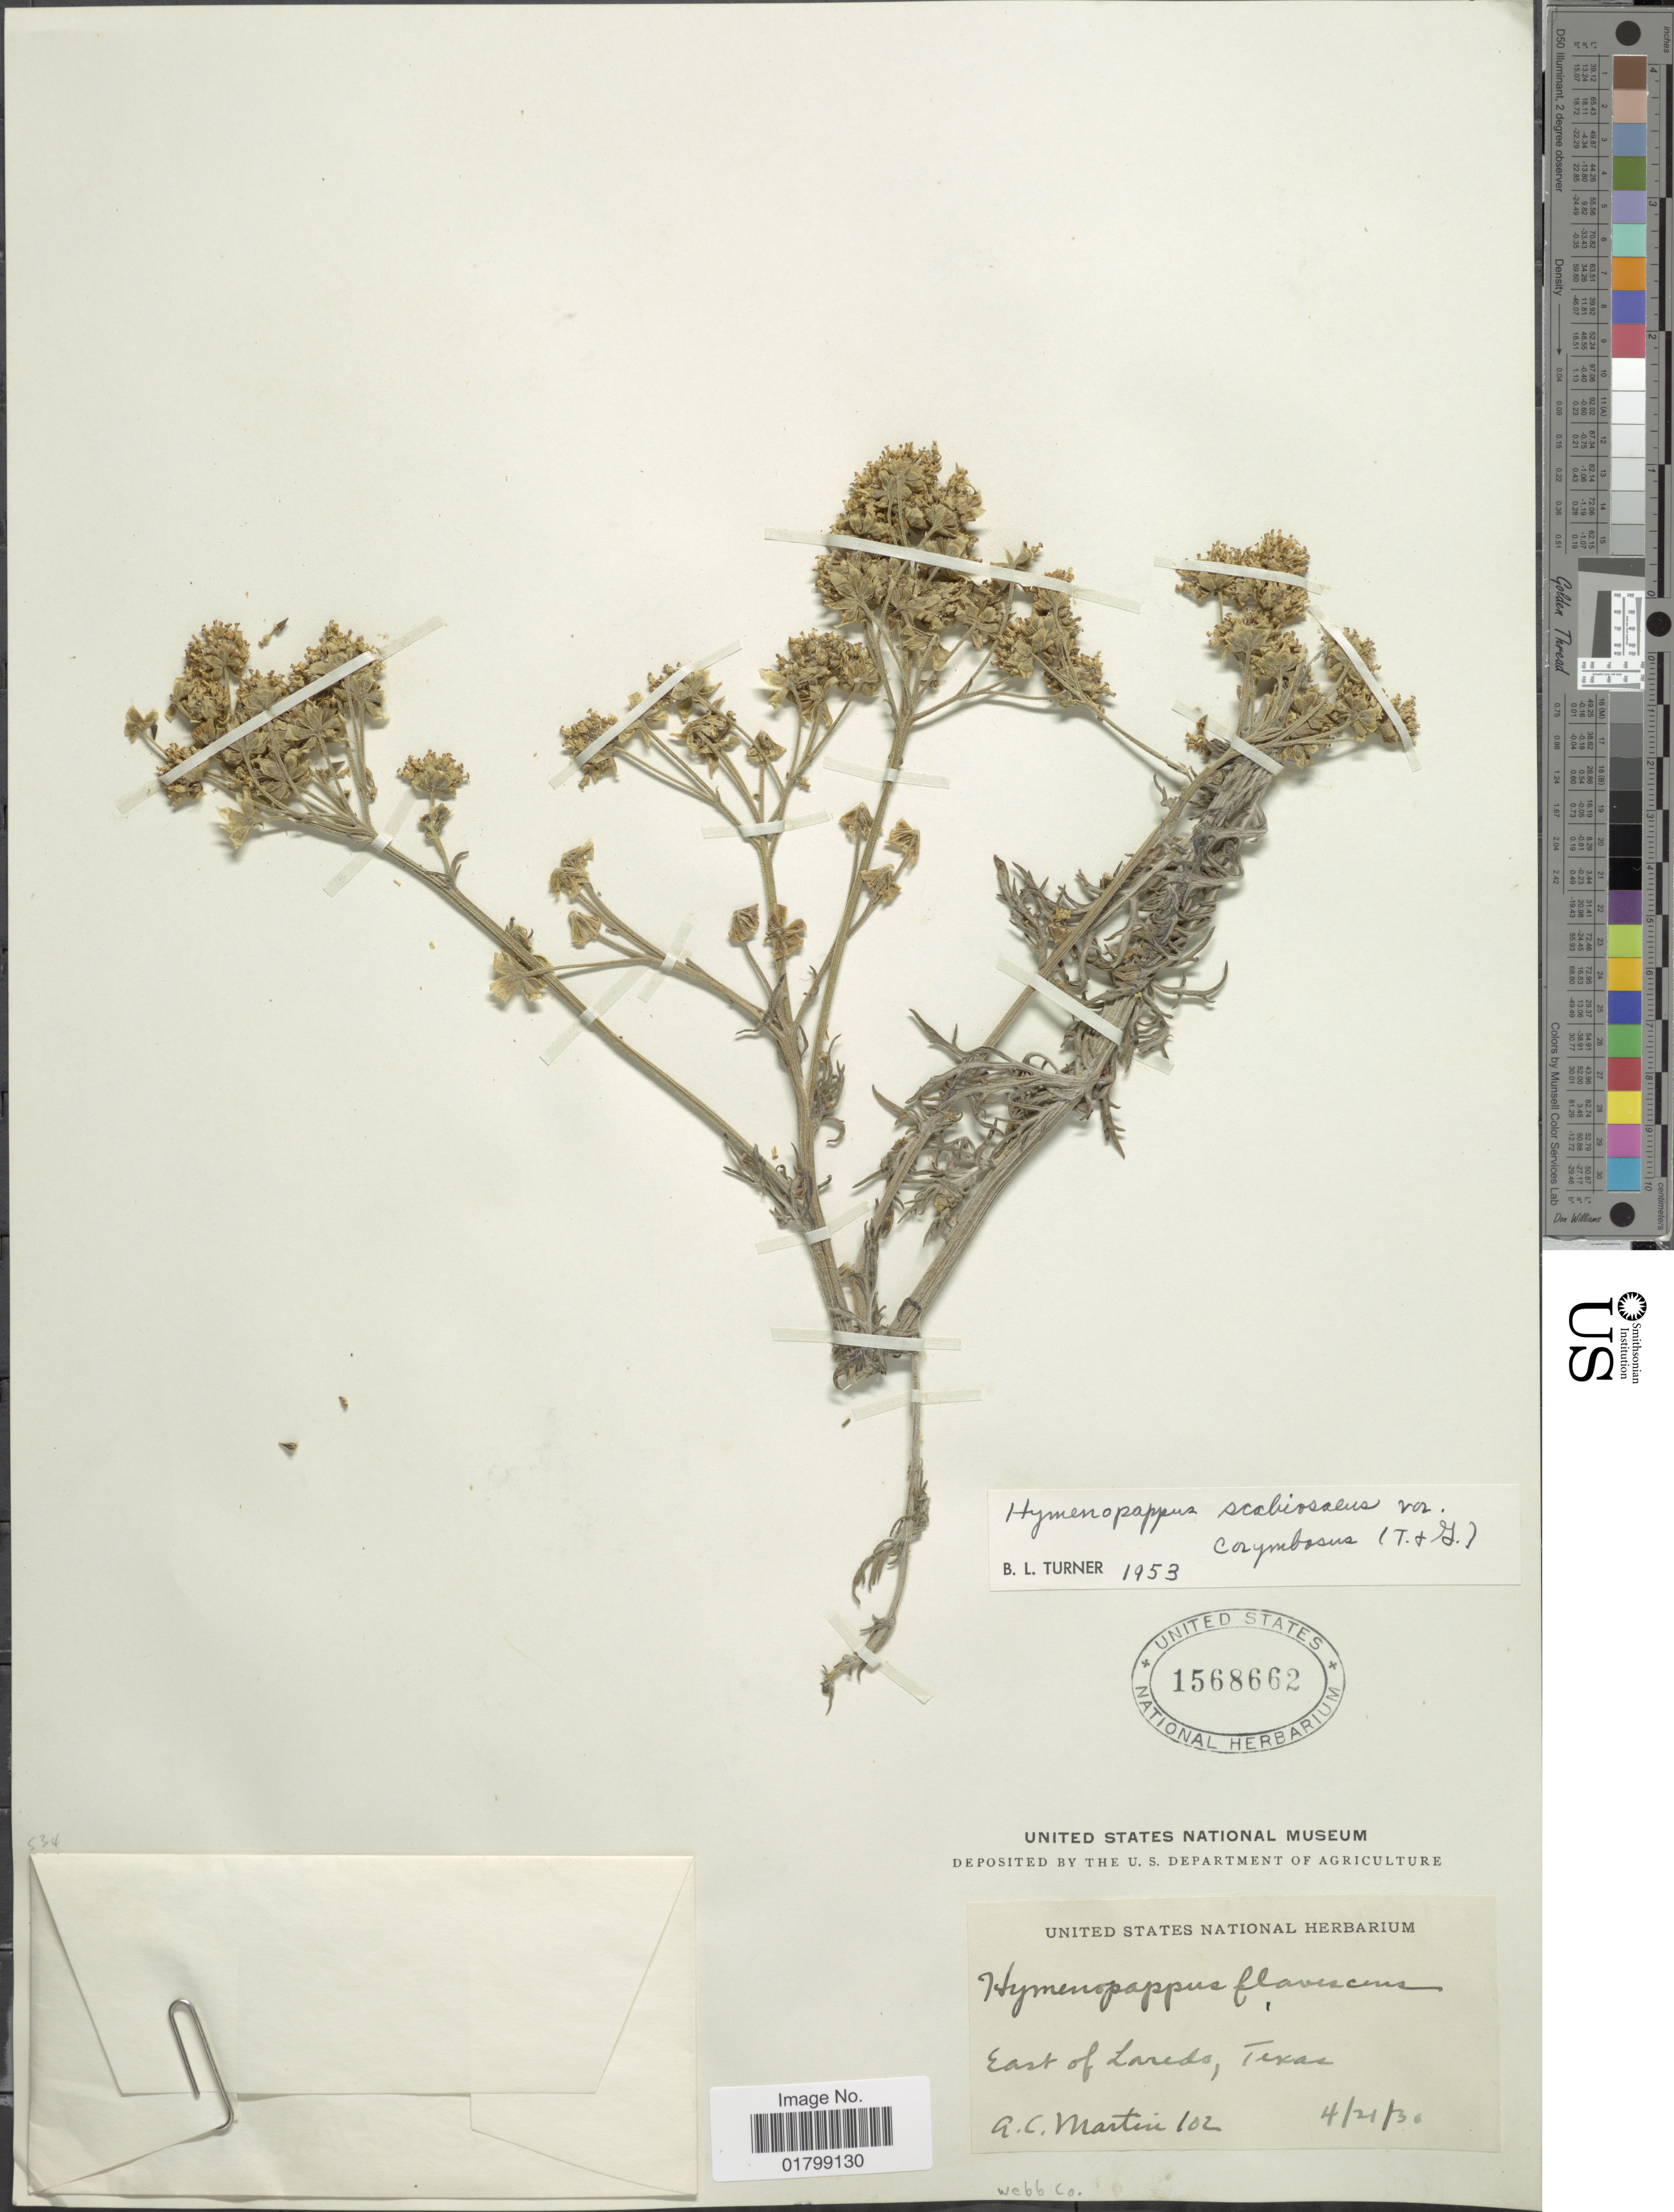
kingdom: Plantae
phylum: Tracheophyta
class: Magnoliopsida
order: Asterales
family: Asteraceae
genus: Hymenopappus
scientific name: Hymenopappus scabiosaeus var. corymbosus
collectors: A. C. Martin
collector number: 102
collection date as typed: Transcribed d/m/y: 21/4/30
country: United States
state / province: Texas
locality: East of Laredo, Webb Co.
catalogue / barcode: US 1568662